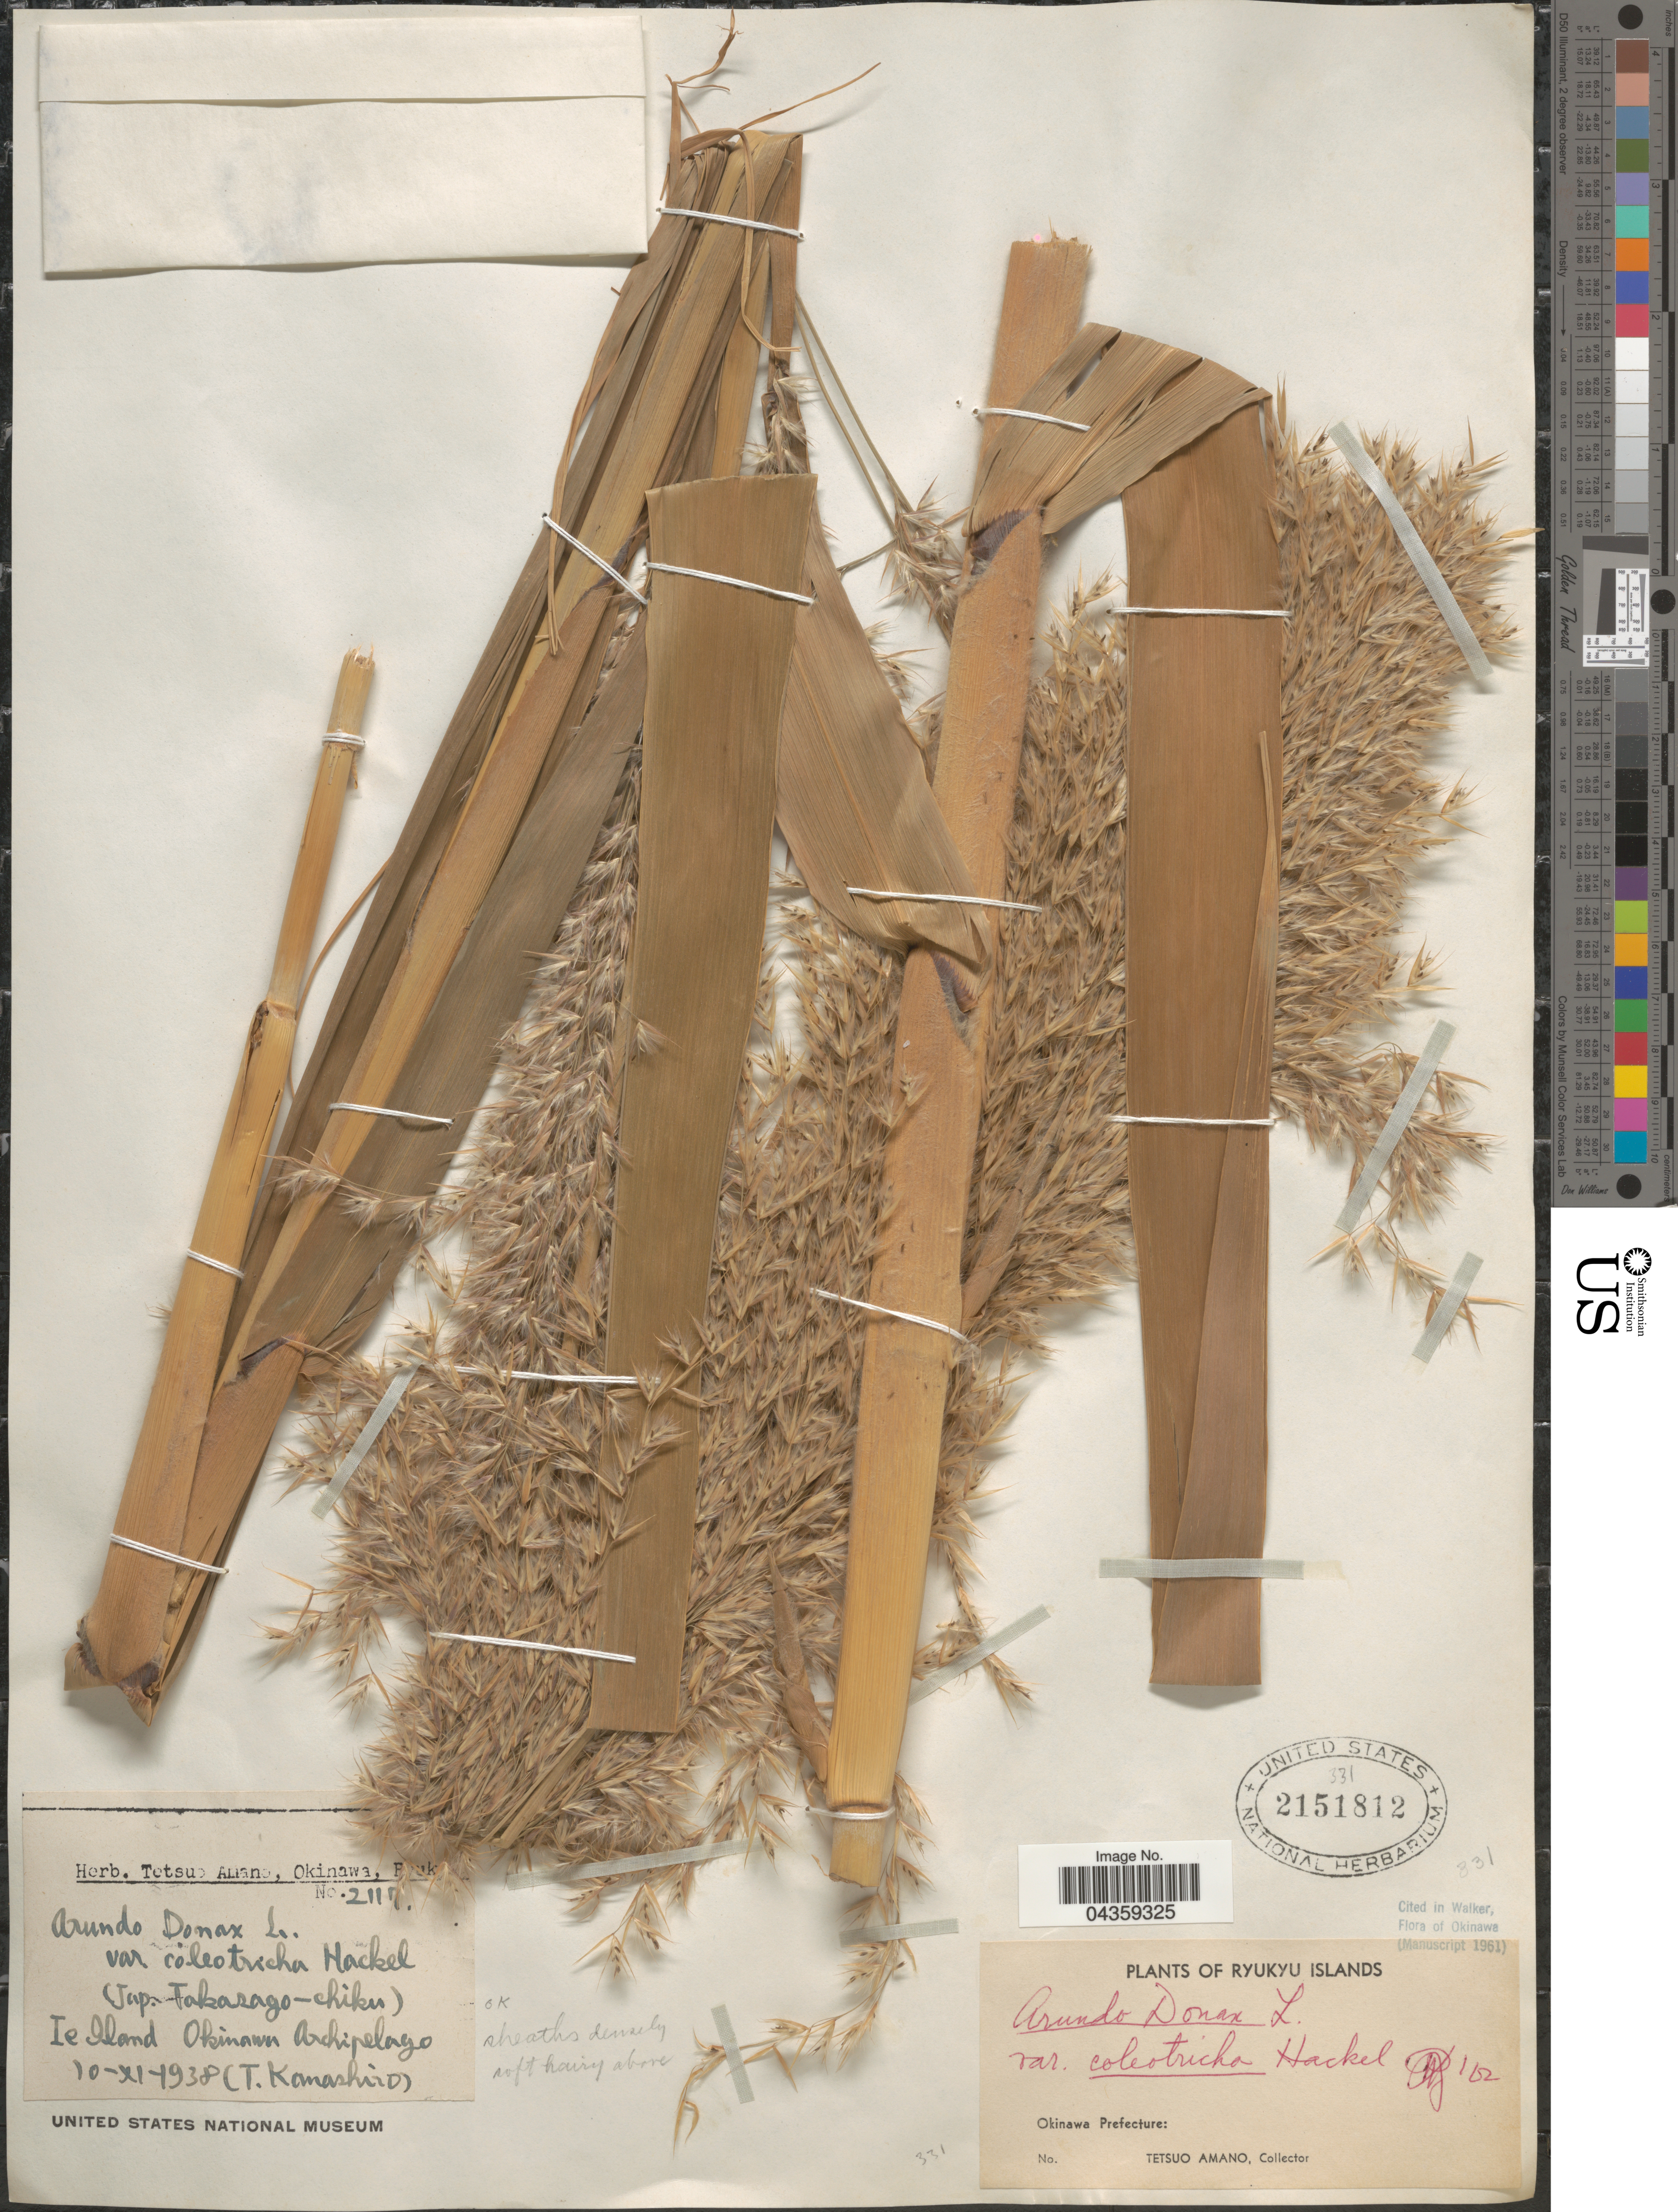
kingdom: Plantae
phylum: Tracheophyta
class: Liliopsida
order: Poales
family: Poaceae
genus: Arundo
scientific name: Arundo donax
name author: L.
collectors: T. Amano & T. Kanashiro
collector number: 2117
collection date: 1938-12-10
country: Japan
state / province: Okinawa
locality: Ryukyu Islands. Okinawa Prefecture. Ie Island Okinawa Archipelago.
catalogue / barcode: US 2151812